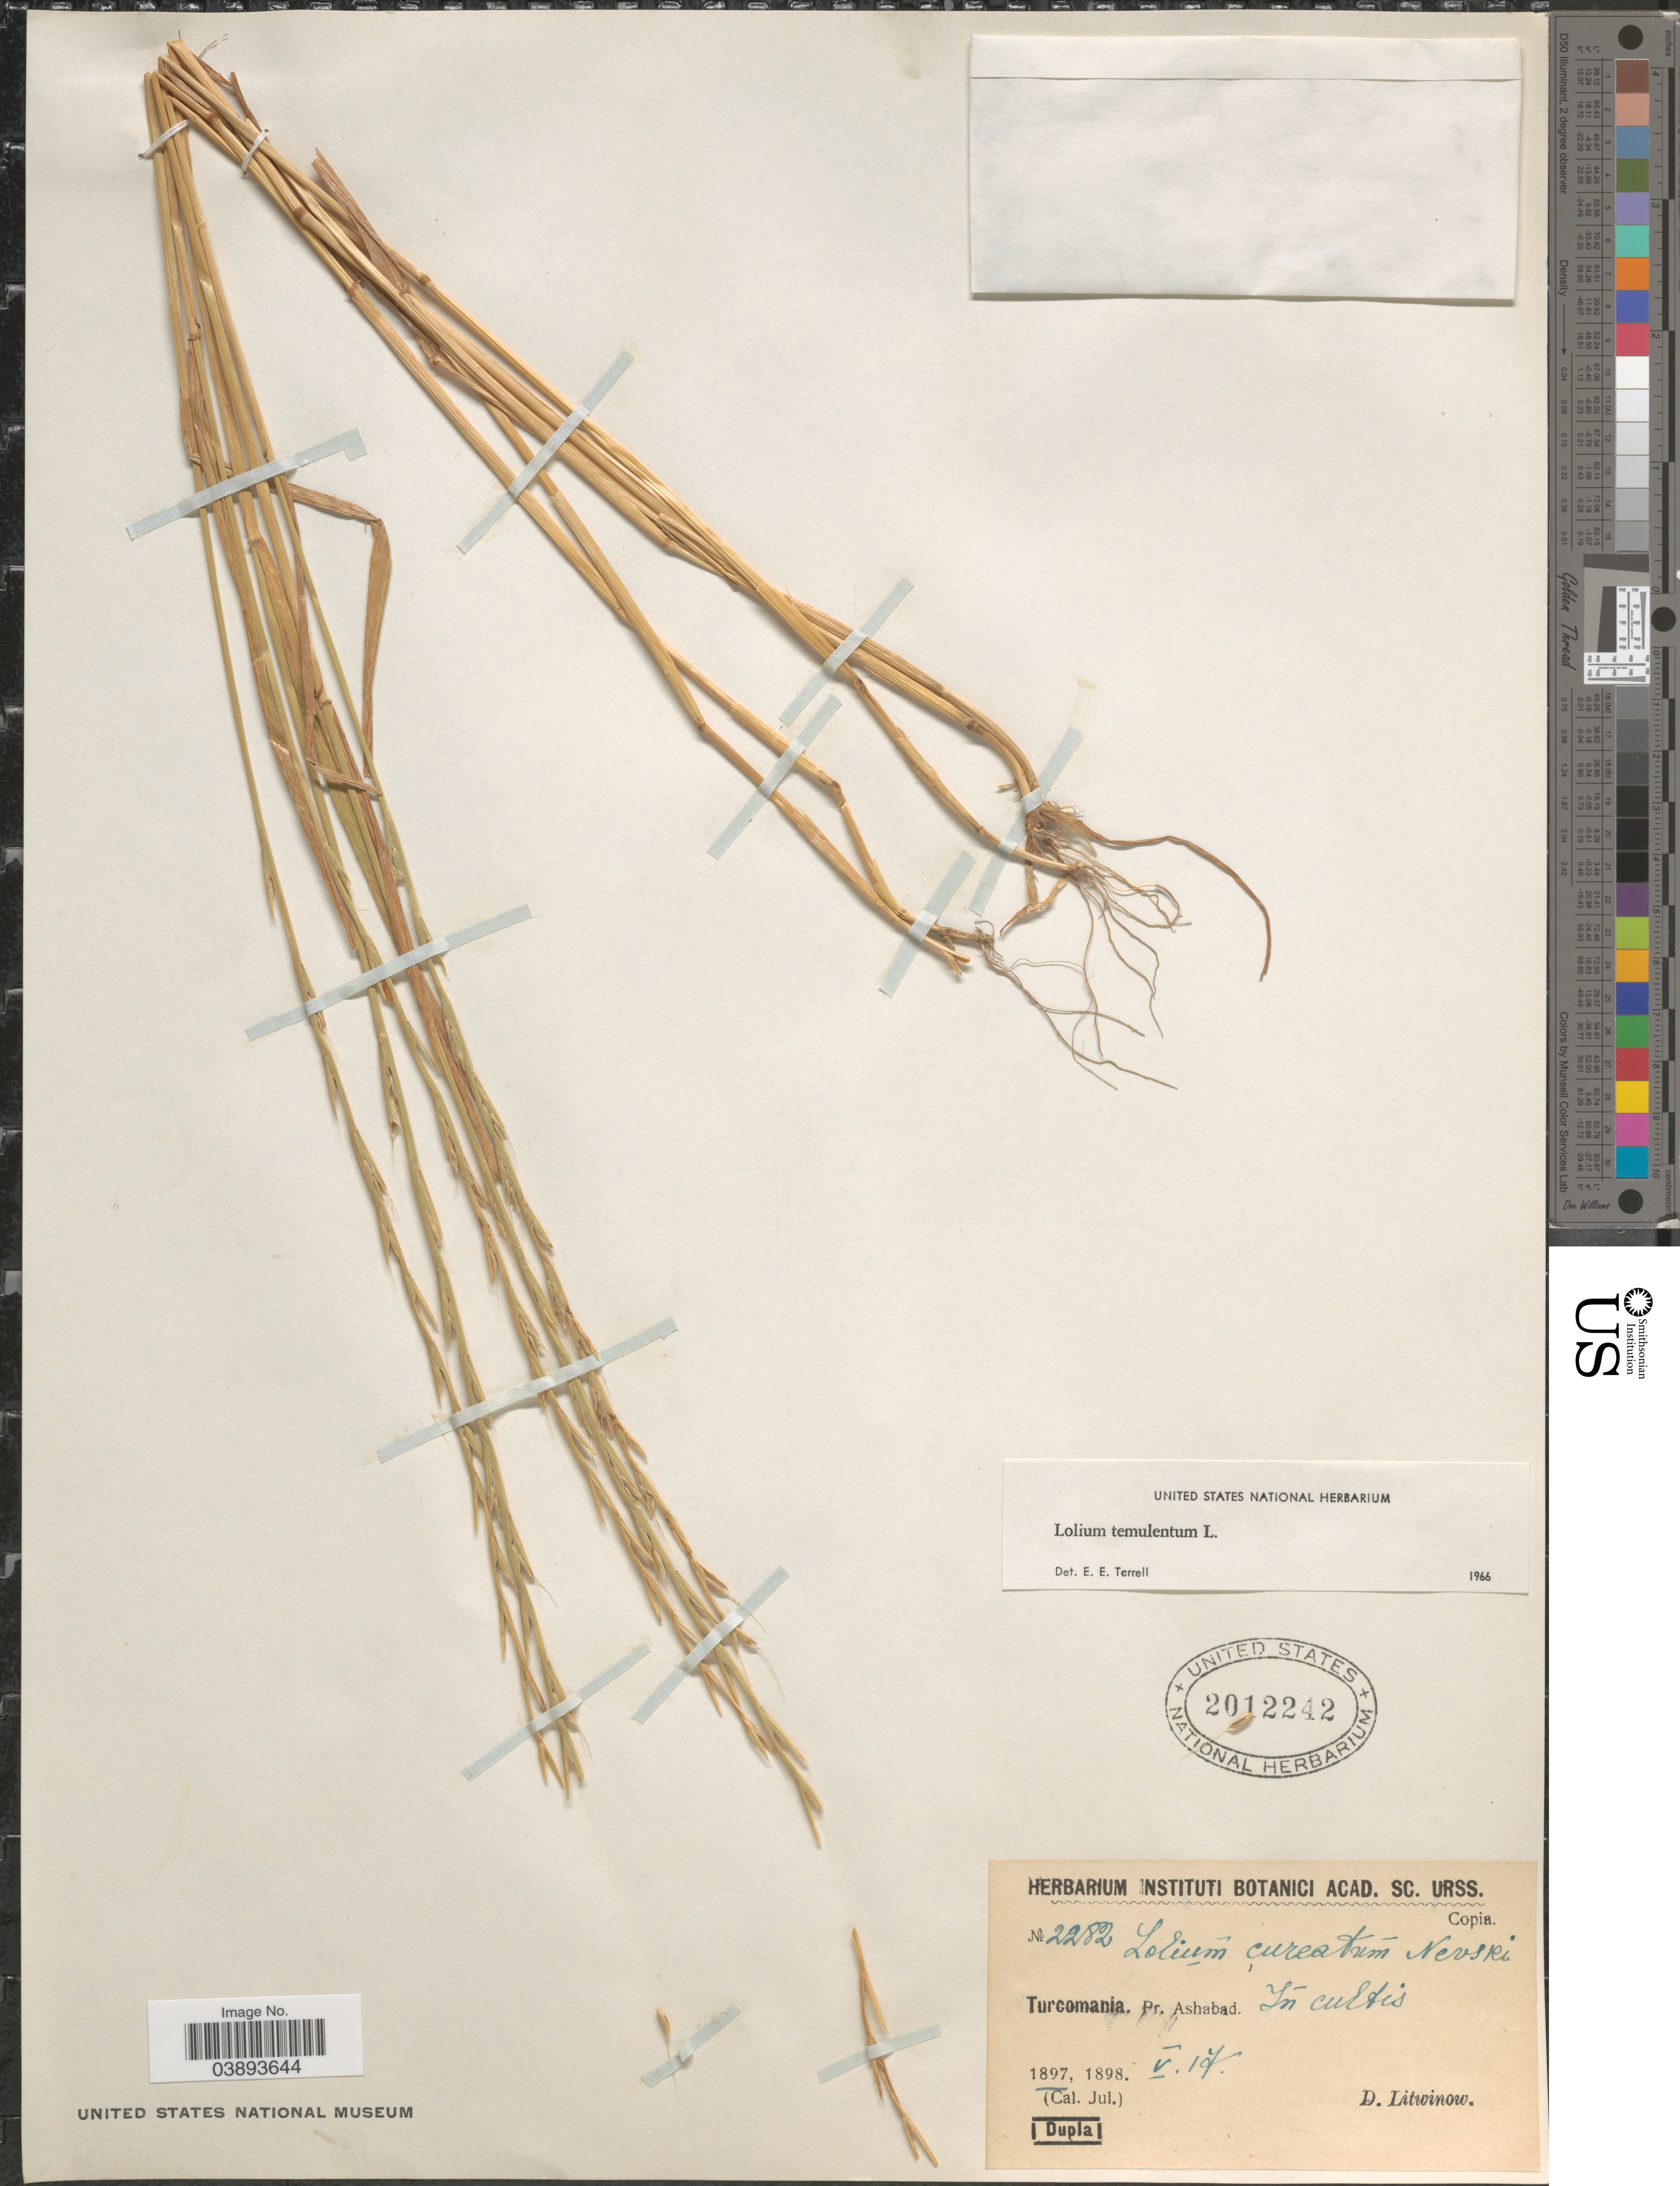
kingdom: Plantae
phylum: Tracheophyta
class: Liliopsida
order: Poales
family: Poaceae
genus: Lolium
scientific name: Lolium temulentum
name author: L.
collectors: D. Litwinow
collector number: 2282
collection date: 1897-05-17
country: Turkmenistan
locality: Turcomannia. Pr. Ashabad. In Cultis.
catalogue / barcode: US 2012242